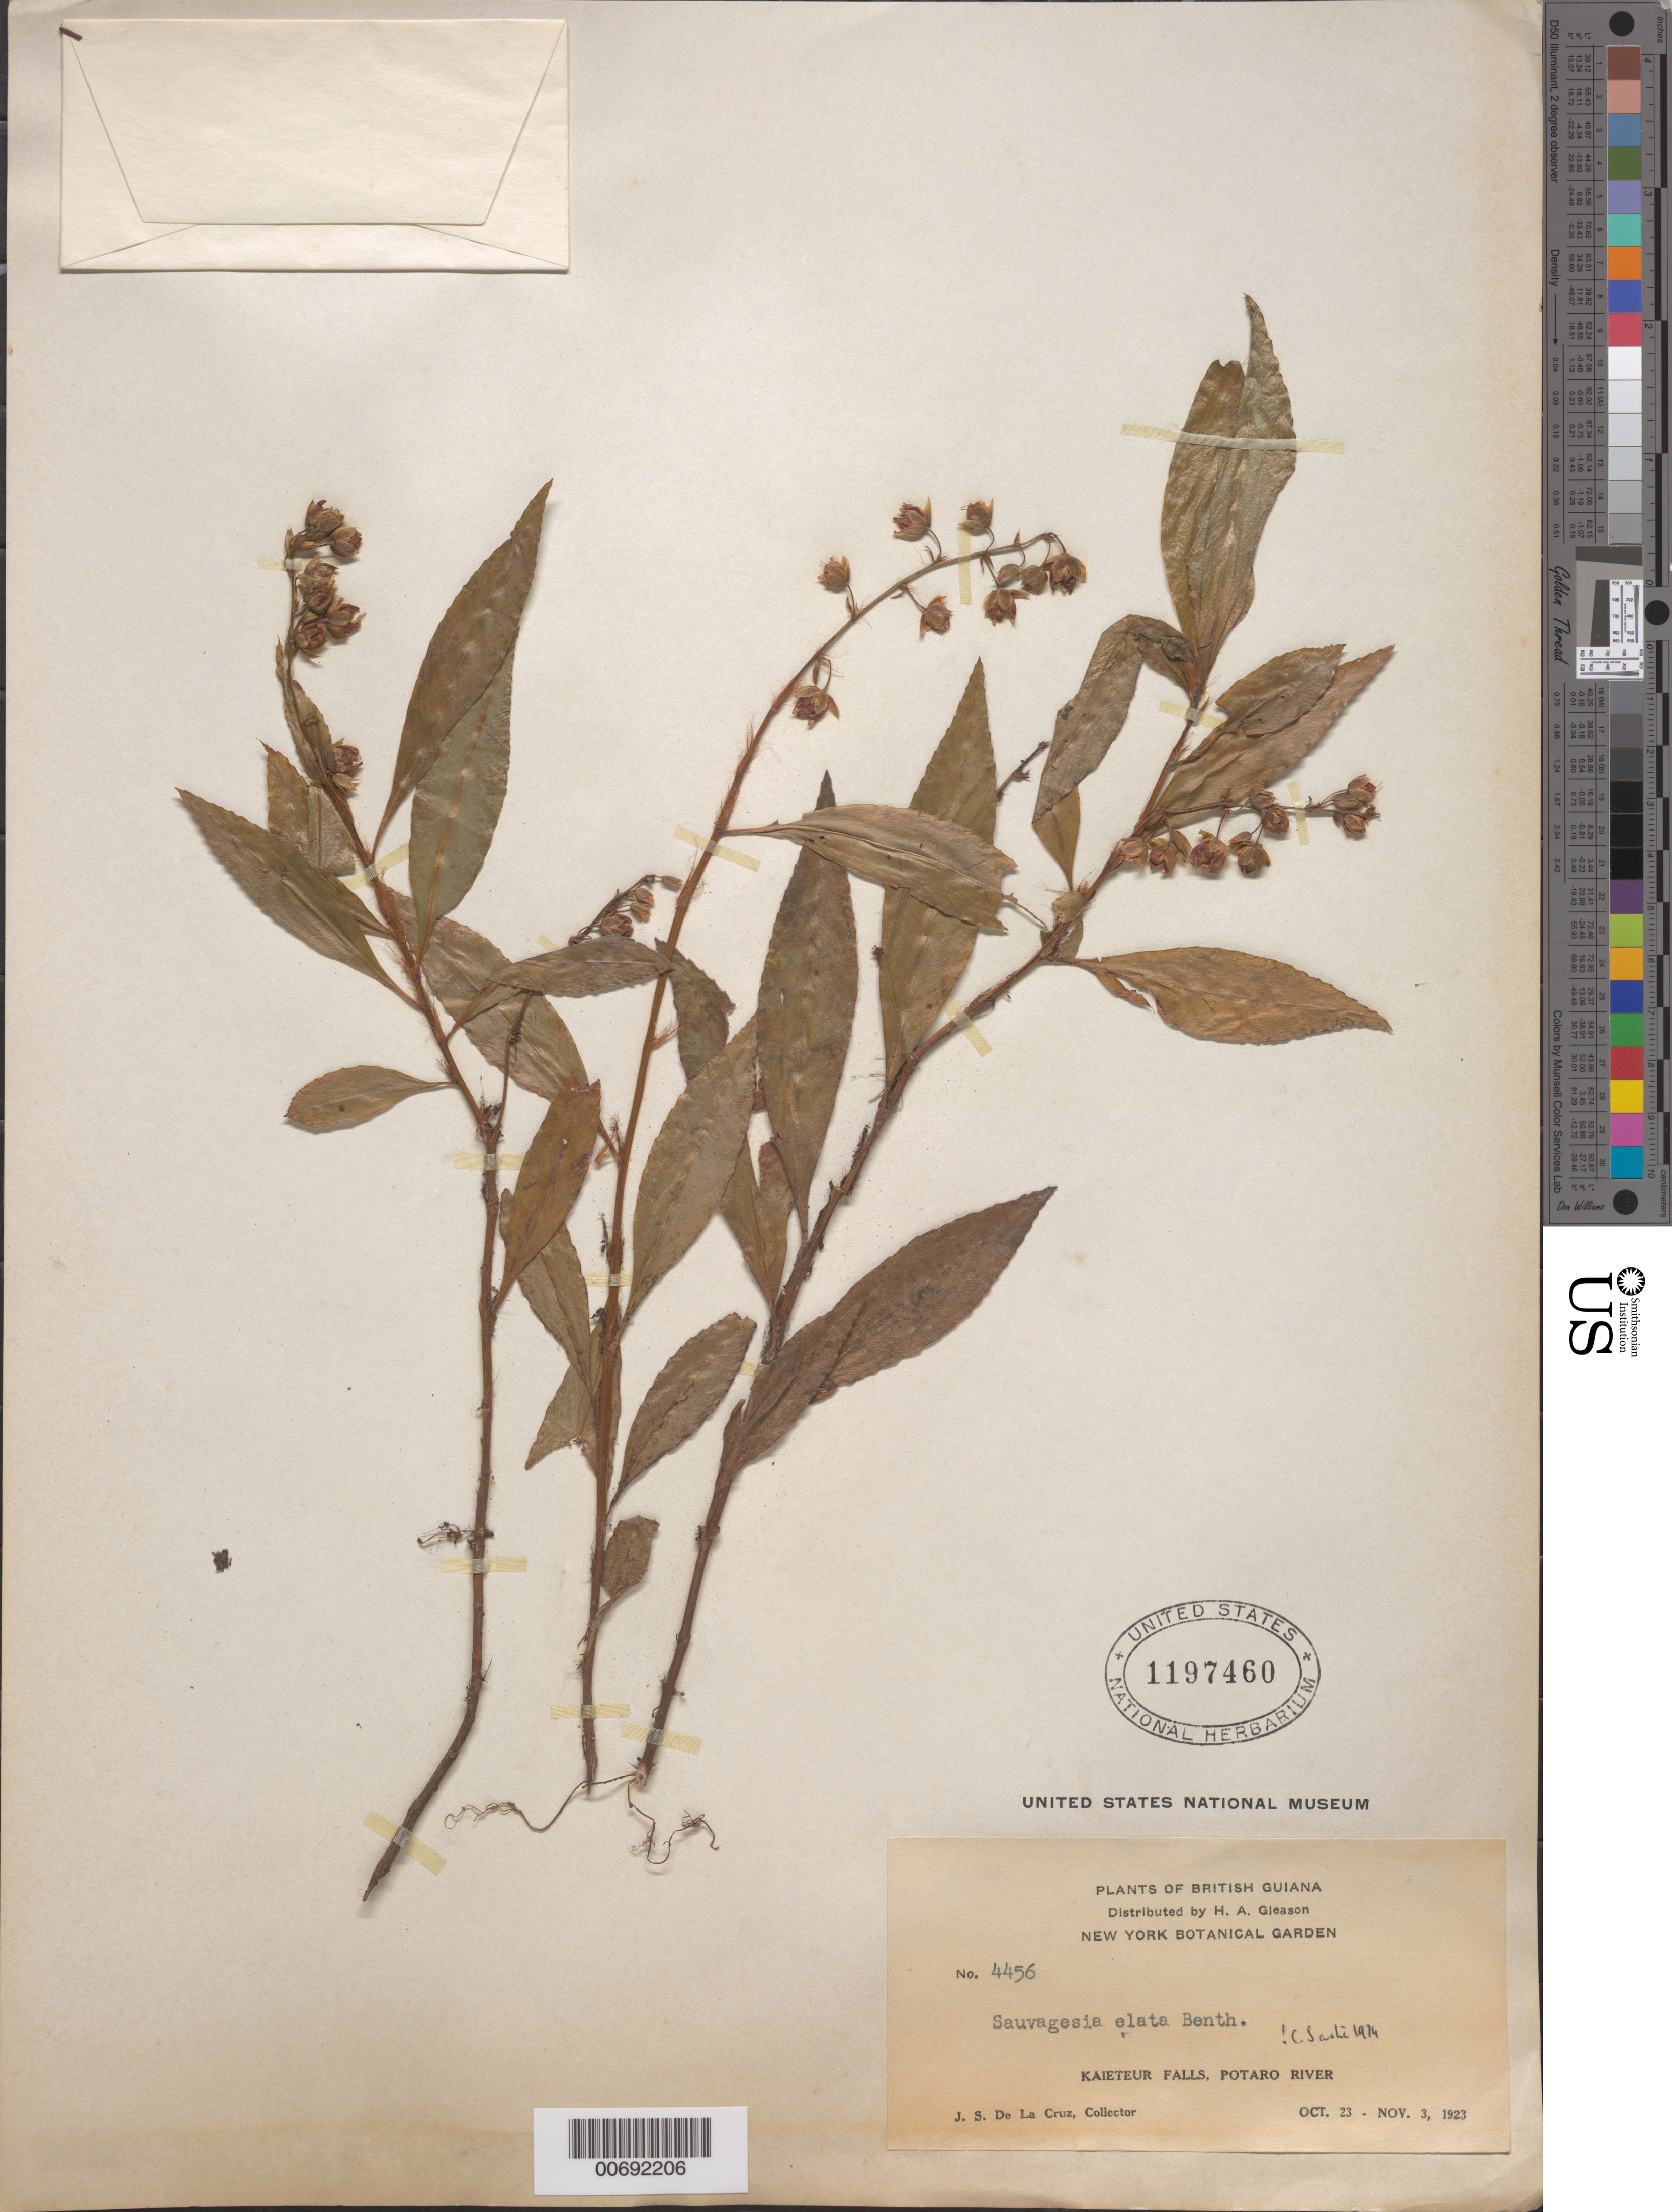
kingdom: Plantae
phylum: Tracheophyta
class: Magnoliopsida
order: Malpighiales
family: Ochnaceae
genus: Sauvagesia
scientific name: Sauvagesia elata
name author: Benth.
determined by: Sastre, C. H. L.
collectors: J. S. de la Cruz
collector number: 4456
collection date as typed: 23-Oct-23 to 3-Nov-23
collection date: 1923-10-23/1923-11-03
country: Guyana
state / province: Potaro-Siparuni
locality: Kaieteur Falls, Potaro R.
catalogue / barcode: US 1197460